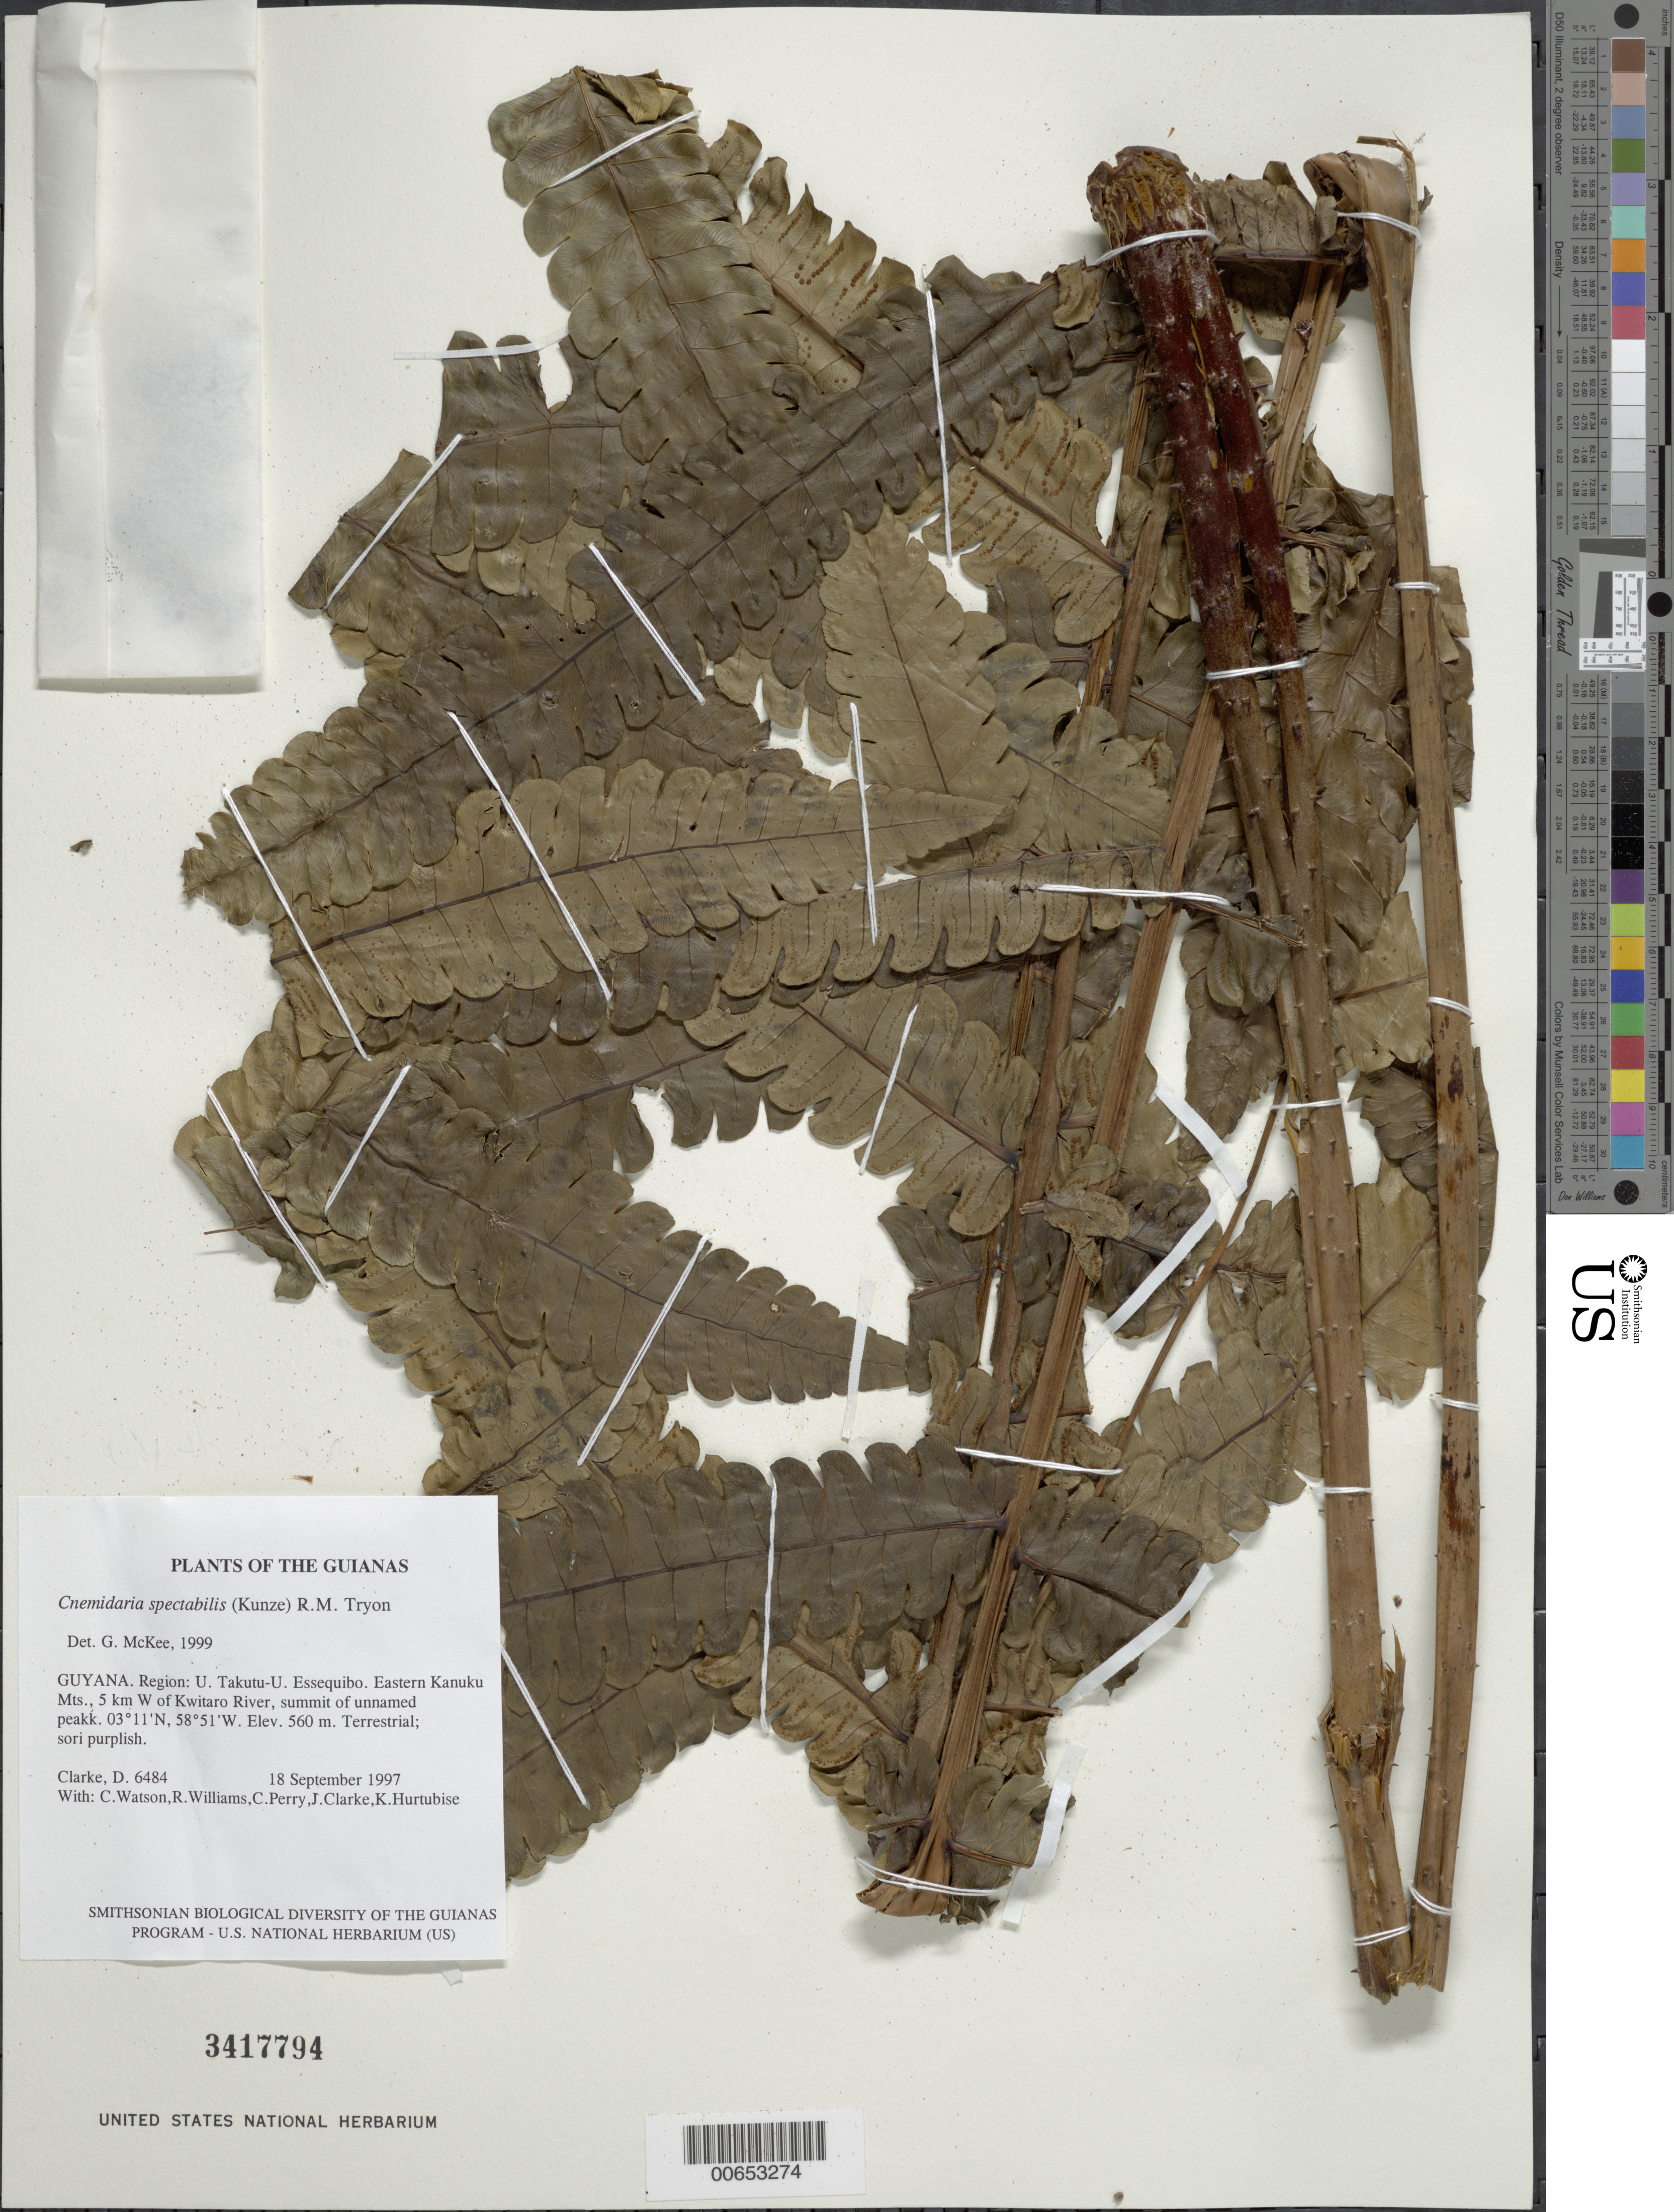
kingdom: Plantae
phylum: Tracheophyta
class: Polypodiopsida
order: Cyatheales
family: Cyatheaceae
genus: Cyathea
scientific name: Cyathea spectabilis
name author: (Kunze) Domin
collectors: H. D. Clarke, C. Watson, R. Williams, C. Perry, J. Clarke & K. Hurtubise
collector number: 6484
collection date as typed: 18 September 1997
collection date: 1997-09-18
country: Guyana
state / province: U. Takutu-U. Essequibo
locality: Eastern Kanuku Mts., 5 km W of Kwitaro River, summit of unnamed peak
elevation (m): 560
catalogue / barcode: US 3417794